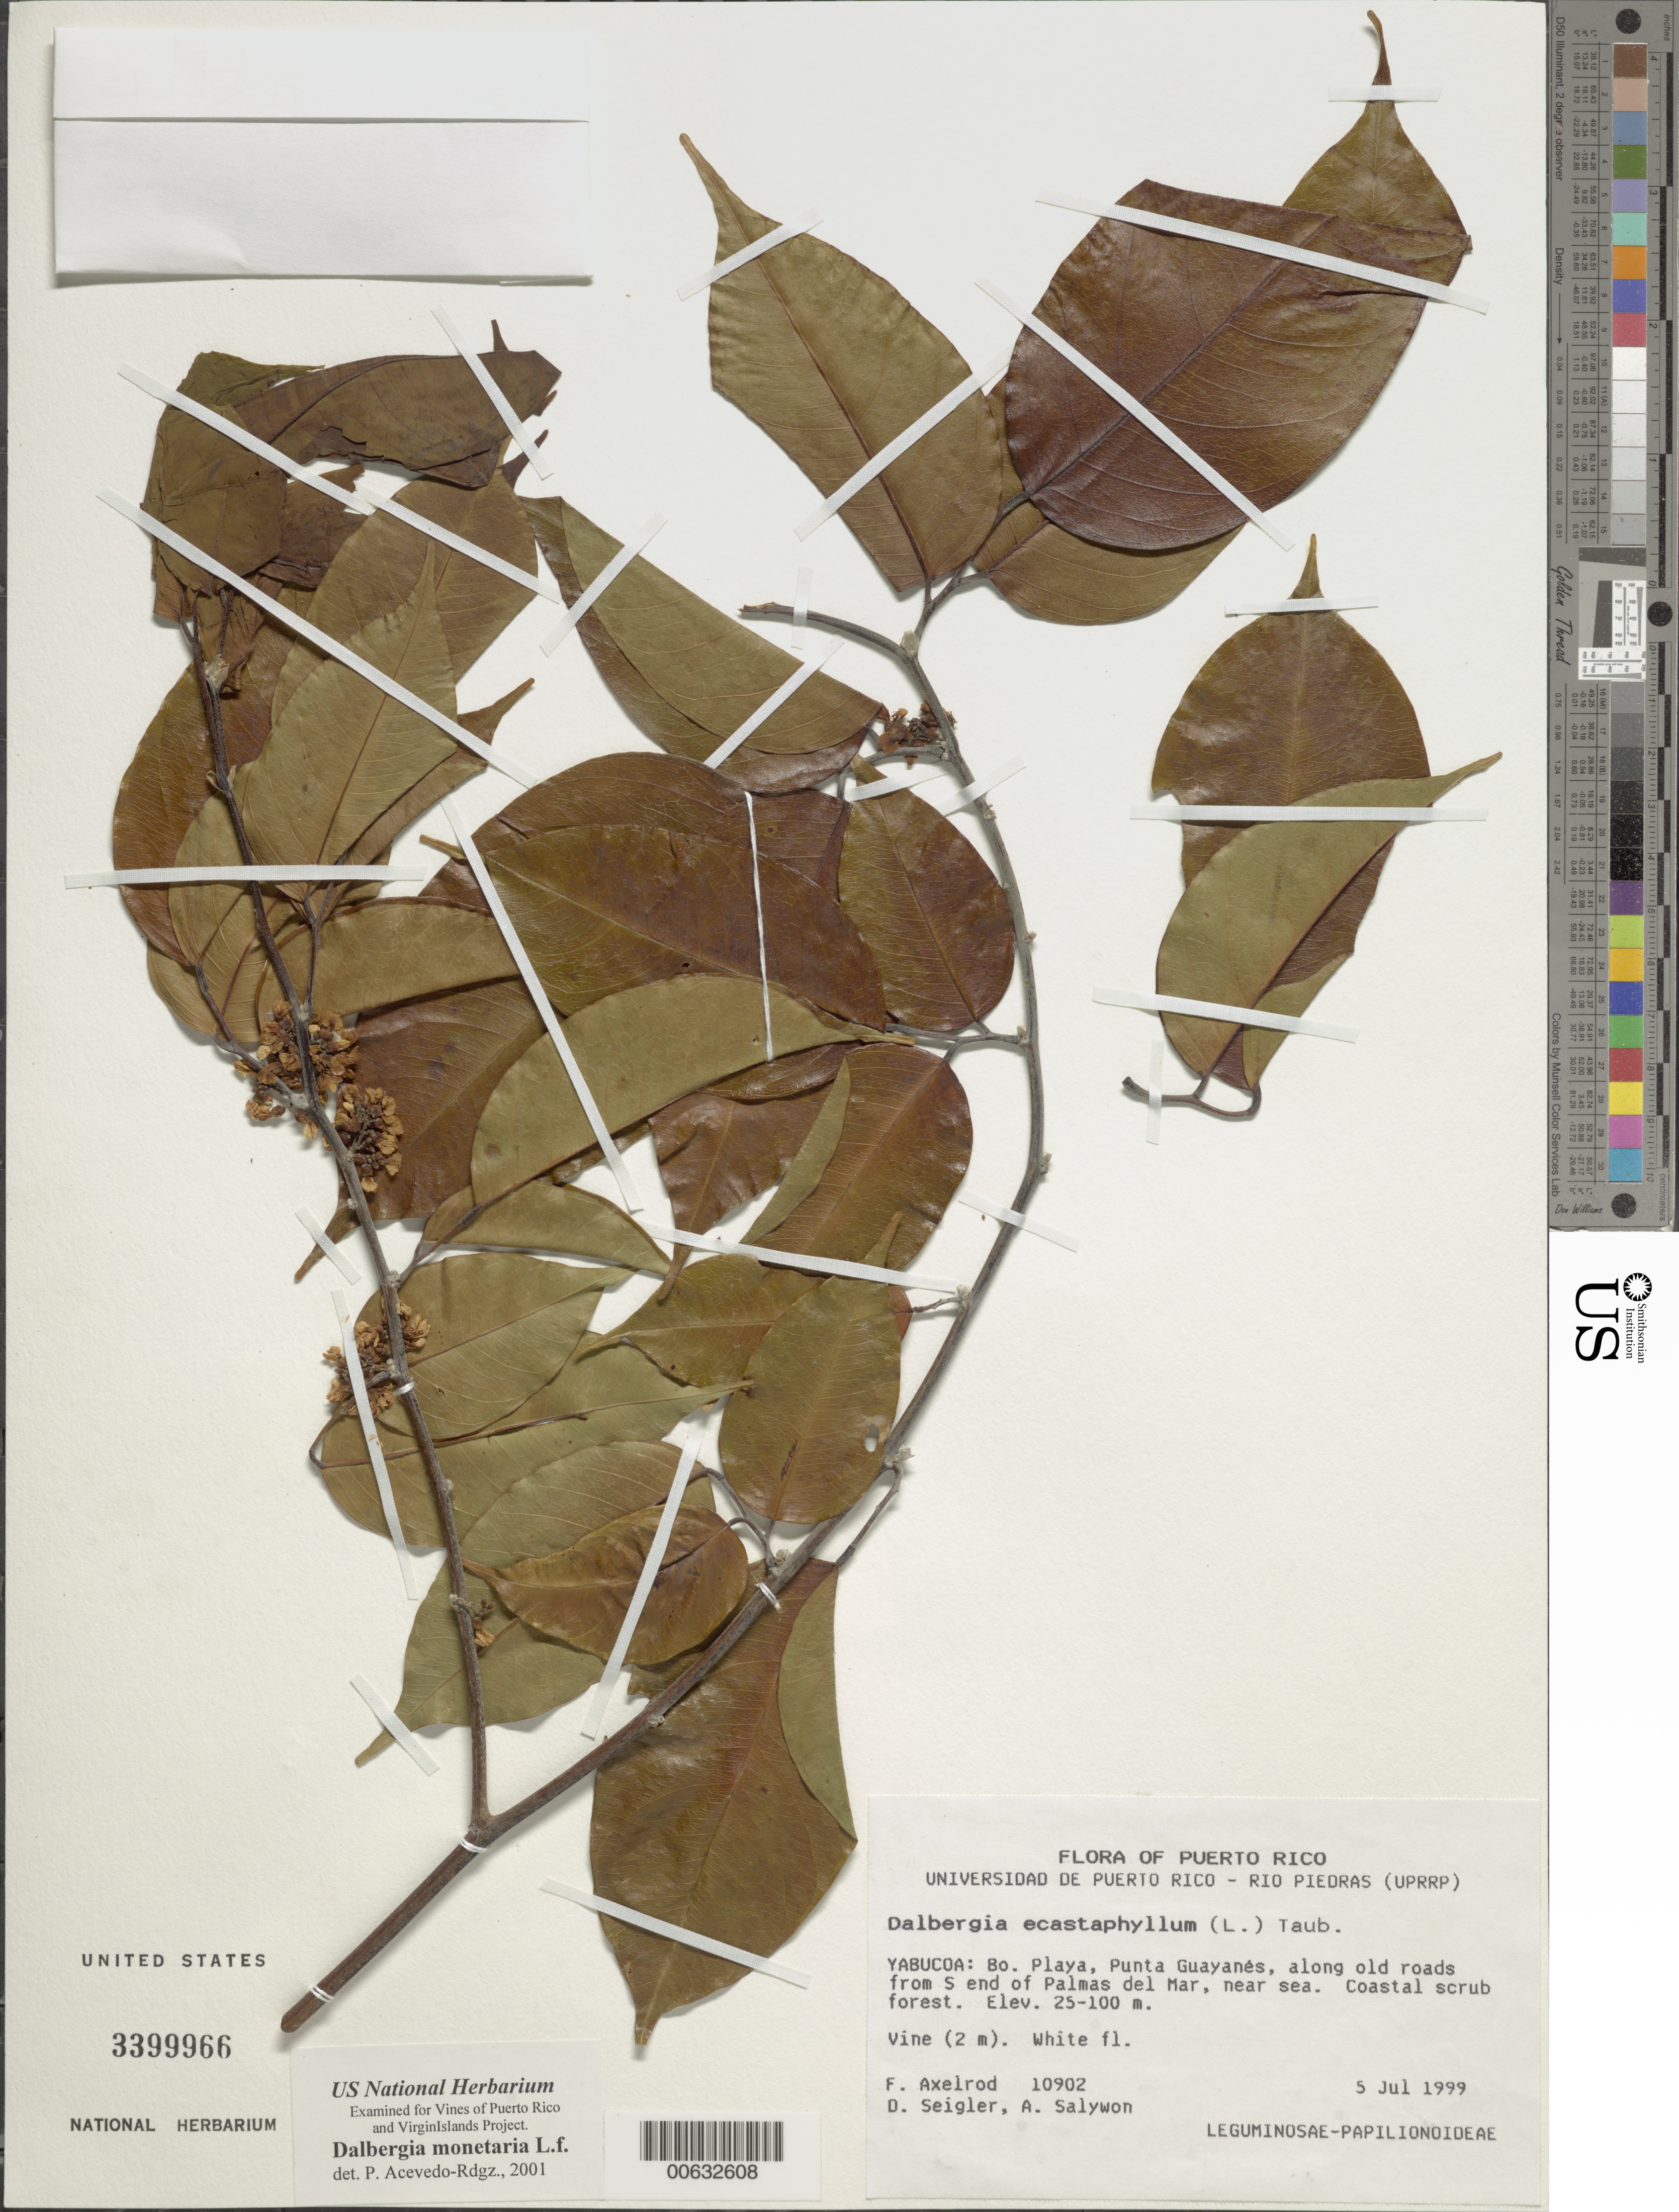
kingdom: Plantae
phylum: Tracheophyta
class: Magnoliopsida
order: Fabales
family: Fabaceae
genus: Dalbergia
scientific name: Dalbergia monetaria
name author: L. f.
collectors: F. S. Axelrod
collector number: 10902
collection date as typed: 05 Jul 1999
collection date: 1999-07-05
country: Puerto Rico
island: Greater Antilles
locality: Yabucoa: Bo. Playa, Punta Guayanés, along old road from S end of Palmas del Mar, near sea.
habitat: Coastal scrub forest.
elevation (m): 25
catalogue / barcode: US 3399966